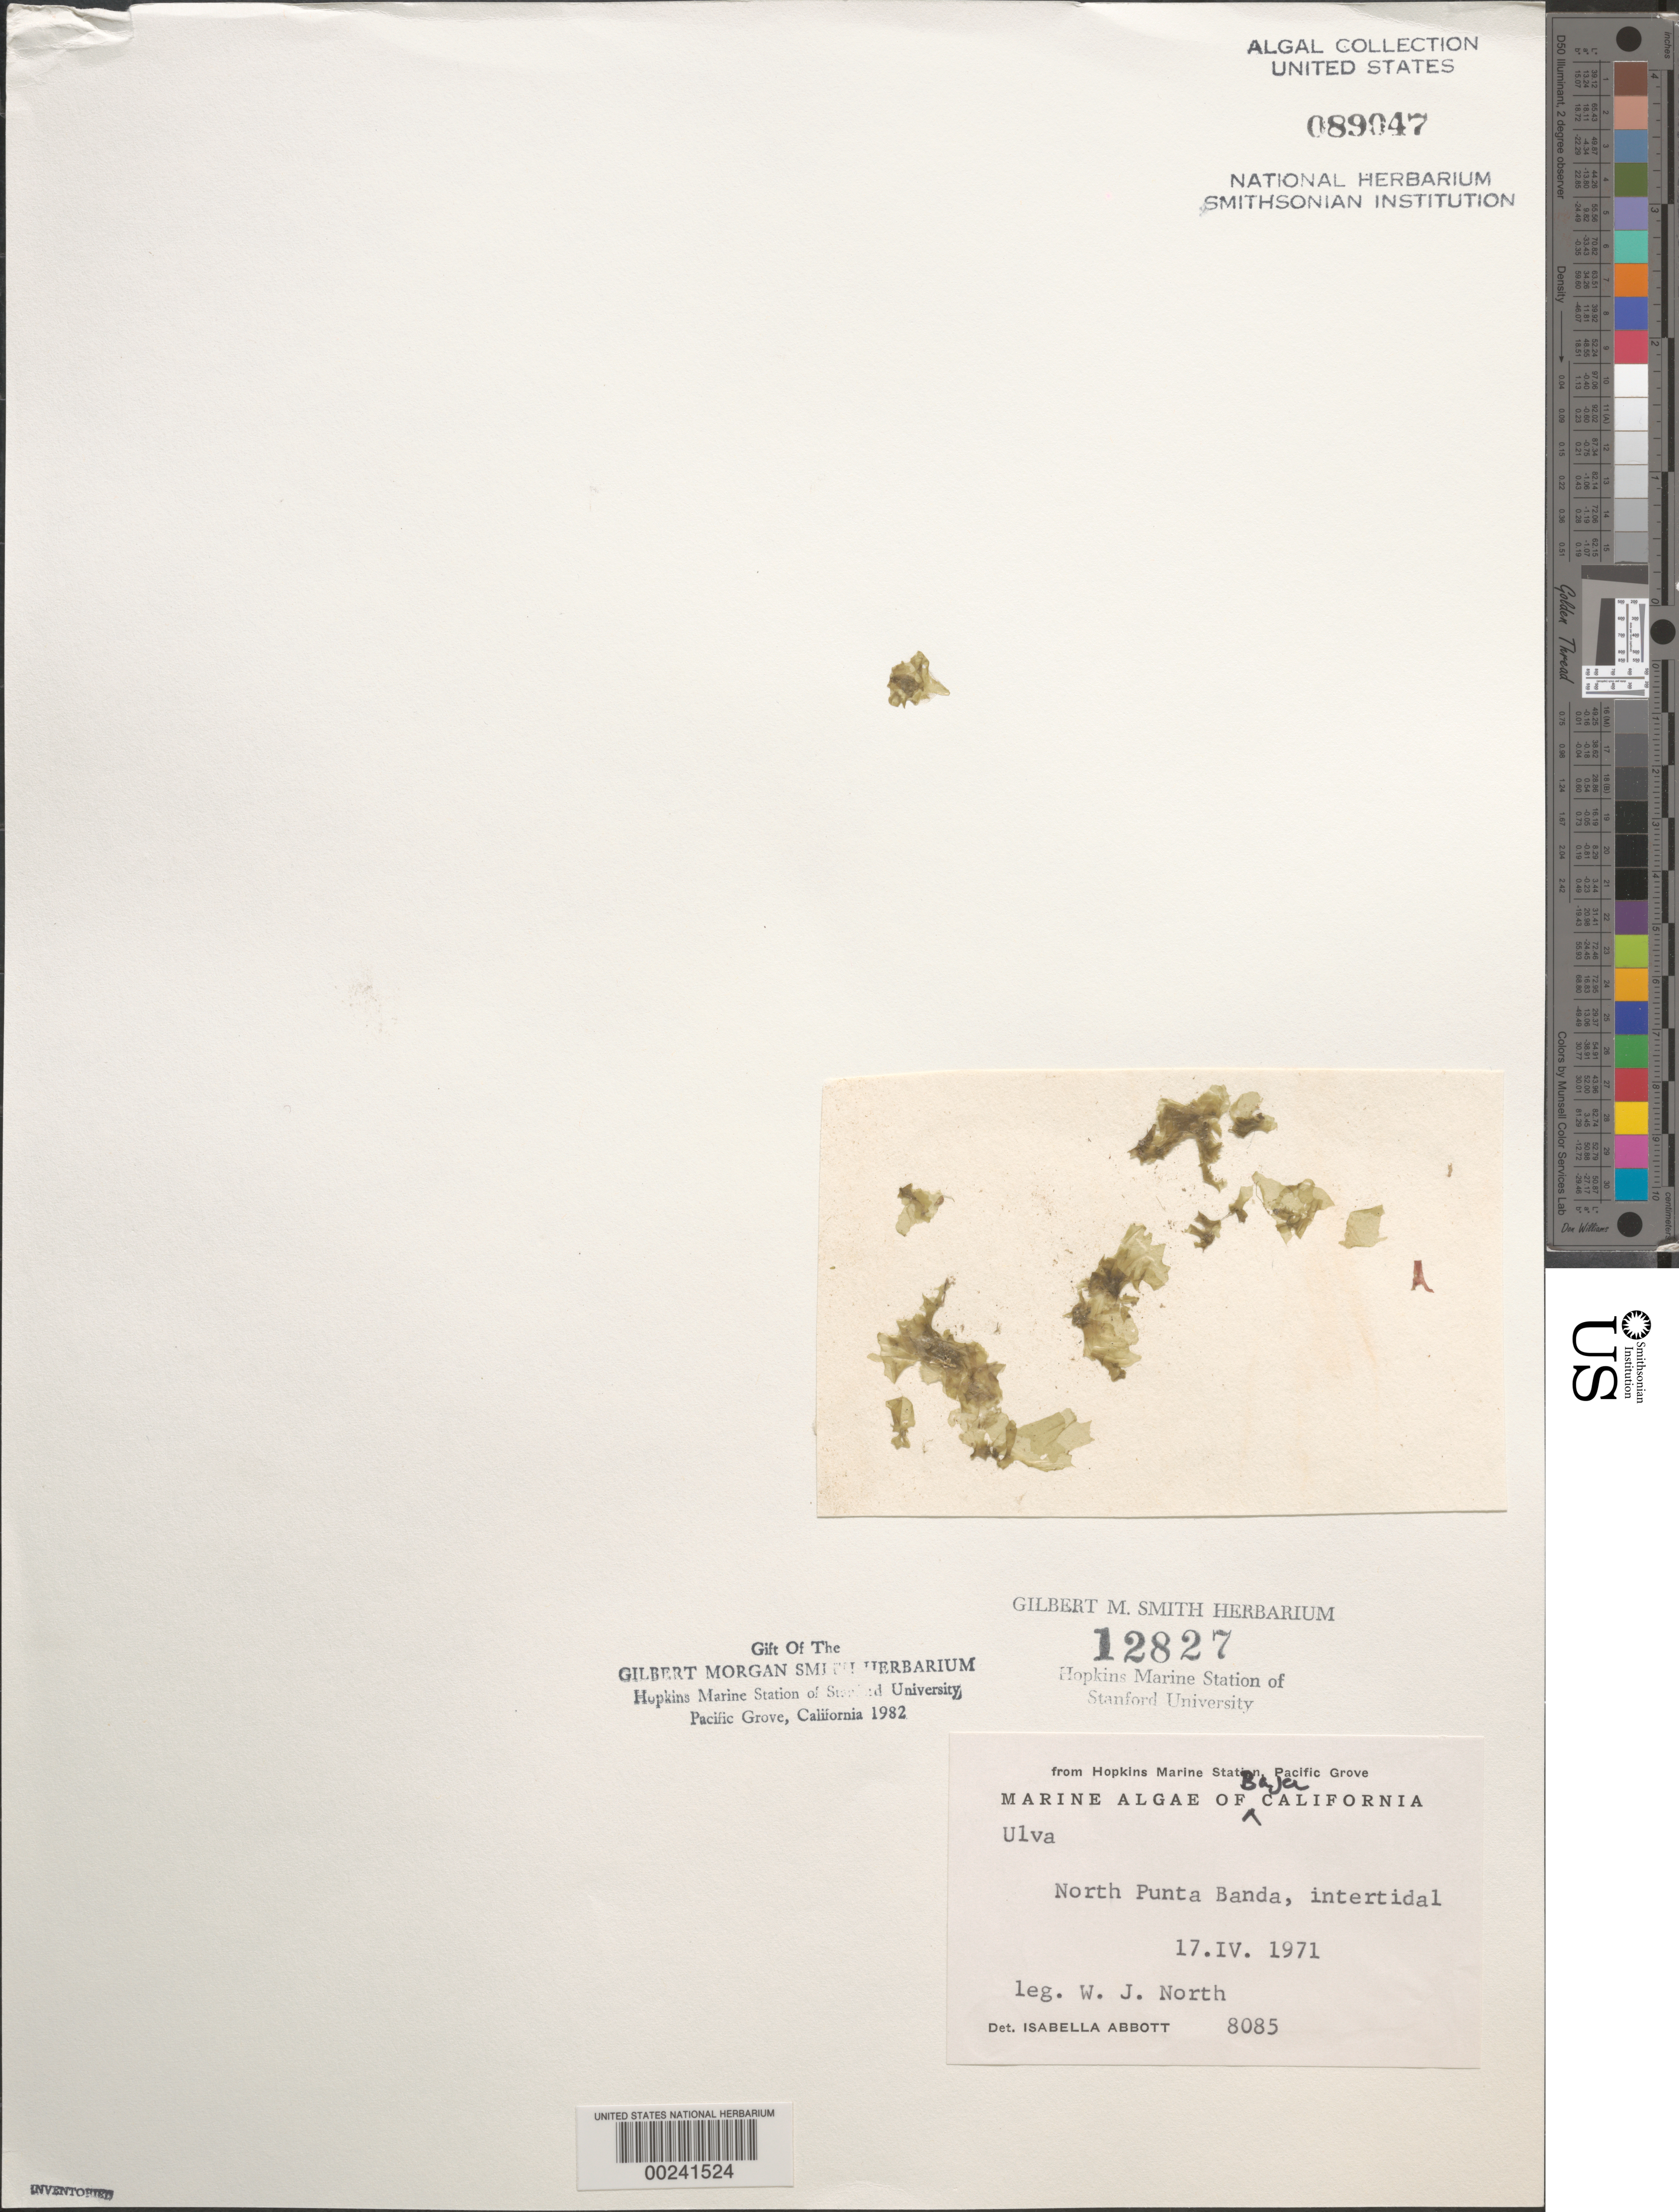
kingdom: Plantae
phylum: Chlorophyta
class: Ulvophyceae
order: Ulvales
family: Ulvaceae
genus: Ulva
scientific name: Ulva sp.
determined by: Abbott, Isabella A.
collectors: W. North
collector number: IAA 8085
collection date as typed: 17 Apr 1971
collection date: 1971-04-17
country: Mexico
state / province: Baja California Norte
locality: Punta Banda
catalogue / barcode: US 89047